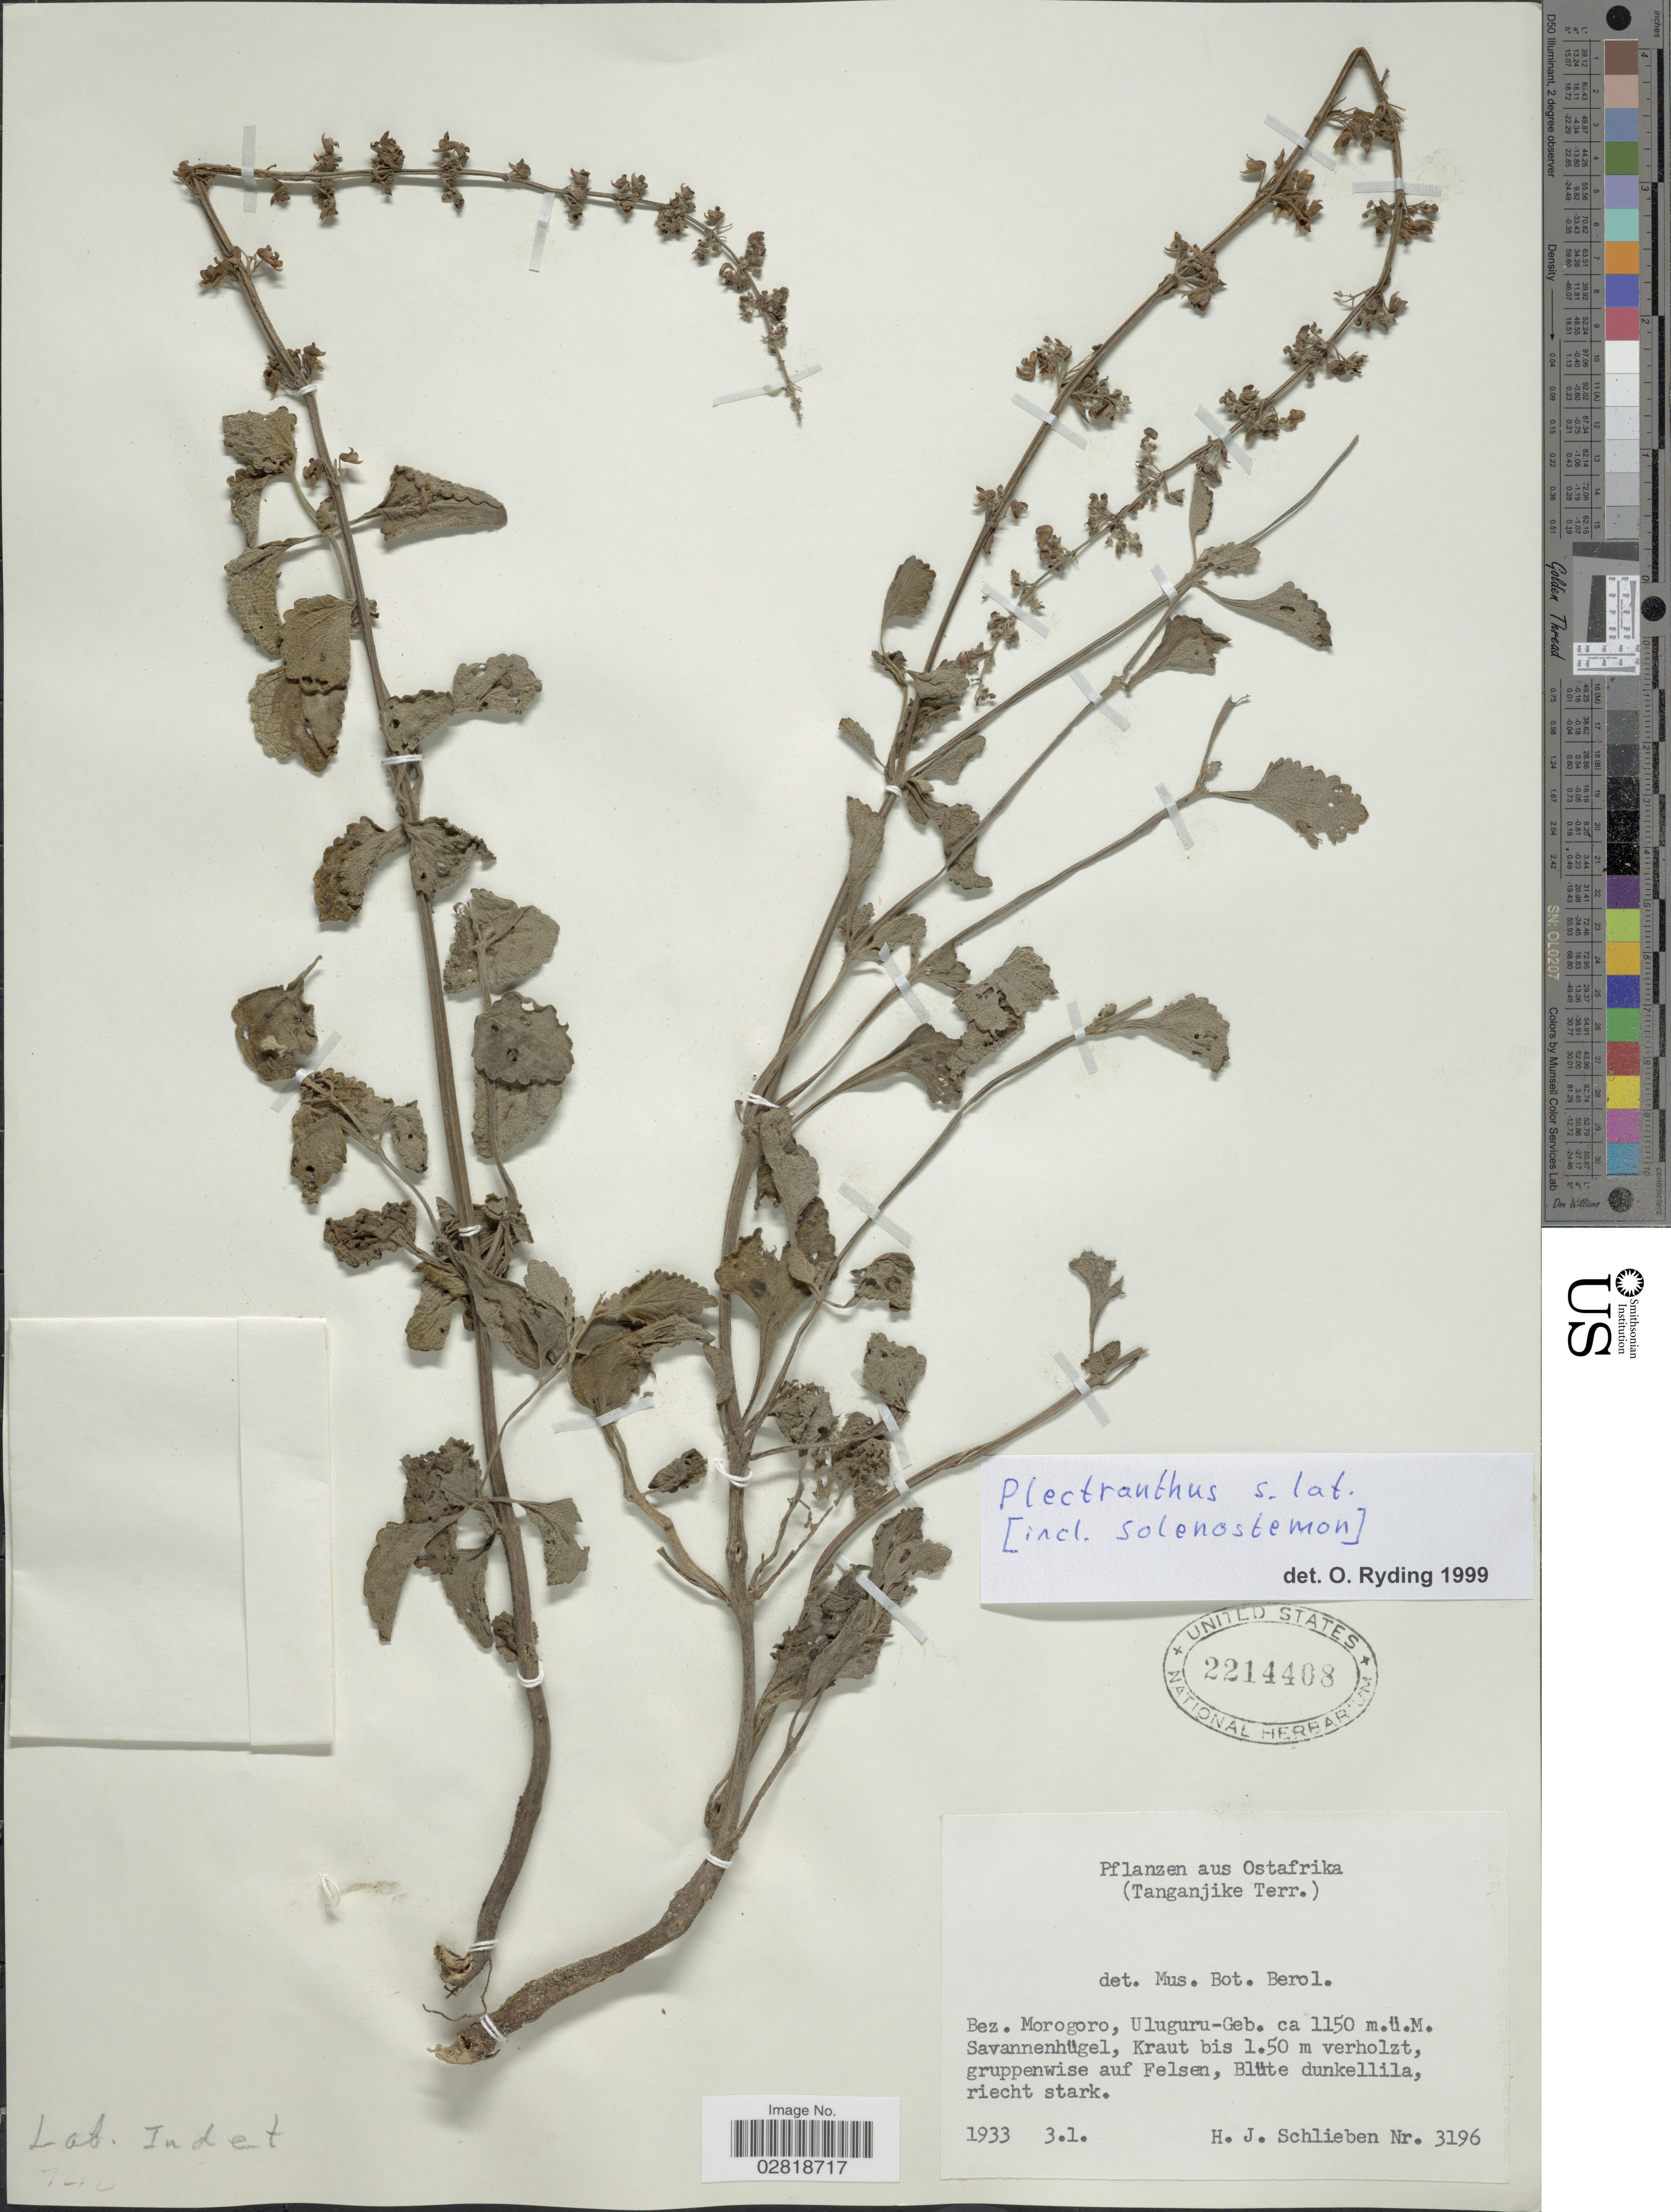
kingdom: Plantae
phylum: Tracheophyta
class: Magnoliopsida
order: Lamiales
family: Lamiaceae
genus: Plectranthus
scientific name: Plectranthus sp.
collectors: H. J. Schlieben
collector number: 3196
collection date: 1933-01-03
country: Tanzania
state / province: Morogoro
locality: Ostafrika (Tanganjike Terr.). Bez. Morogoro, Uluguru-Geb.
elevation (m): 1150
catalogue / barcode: US 2214408